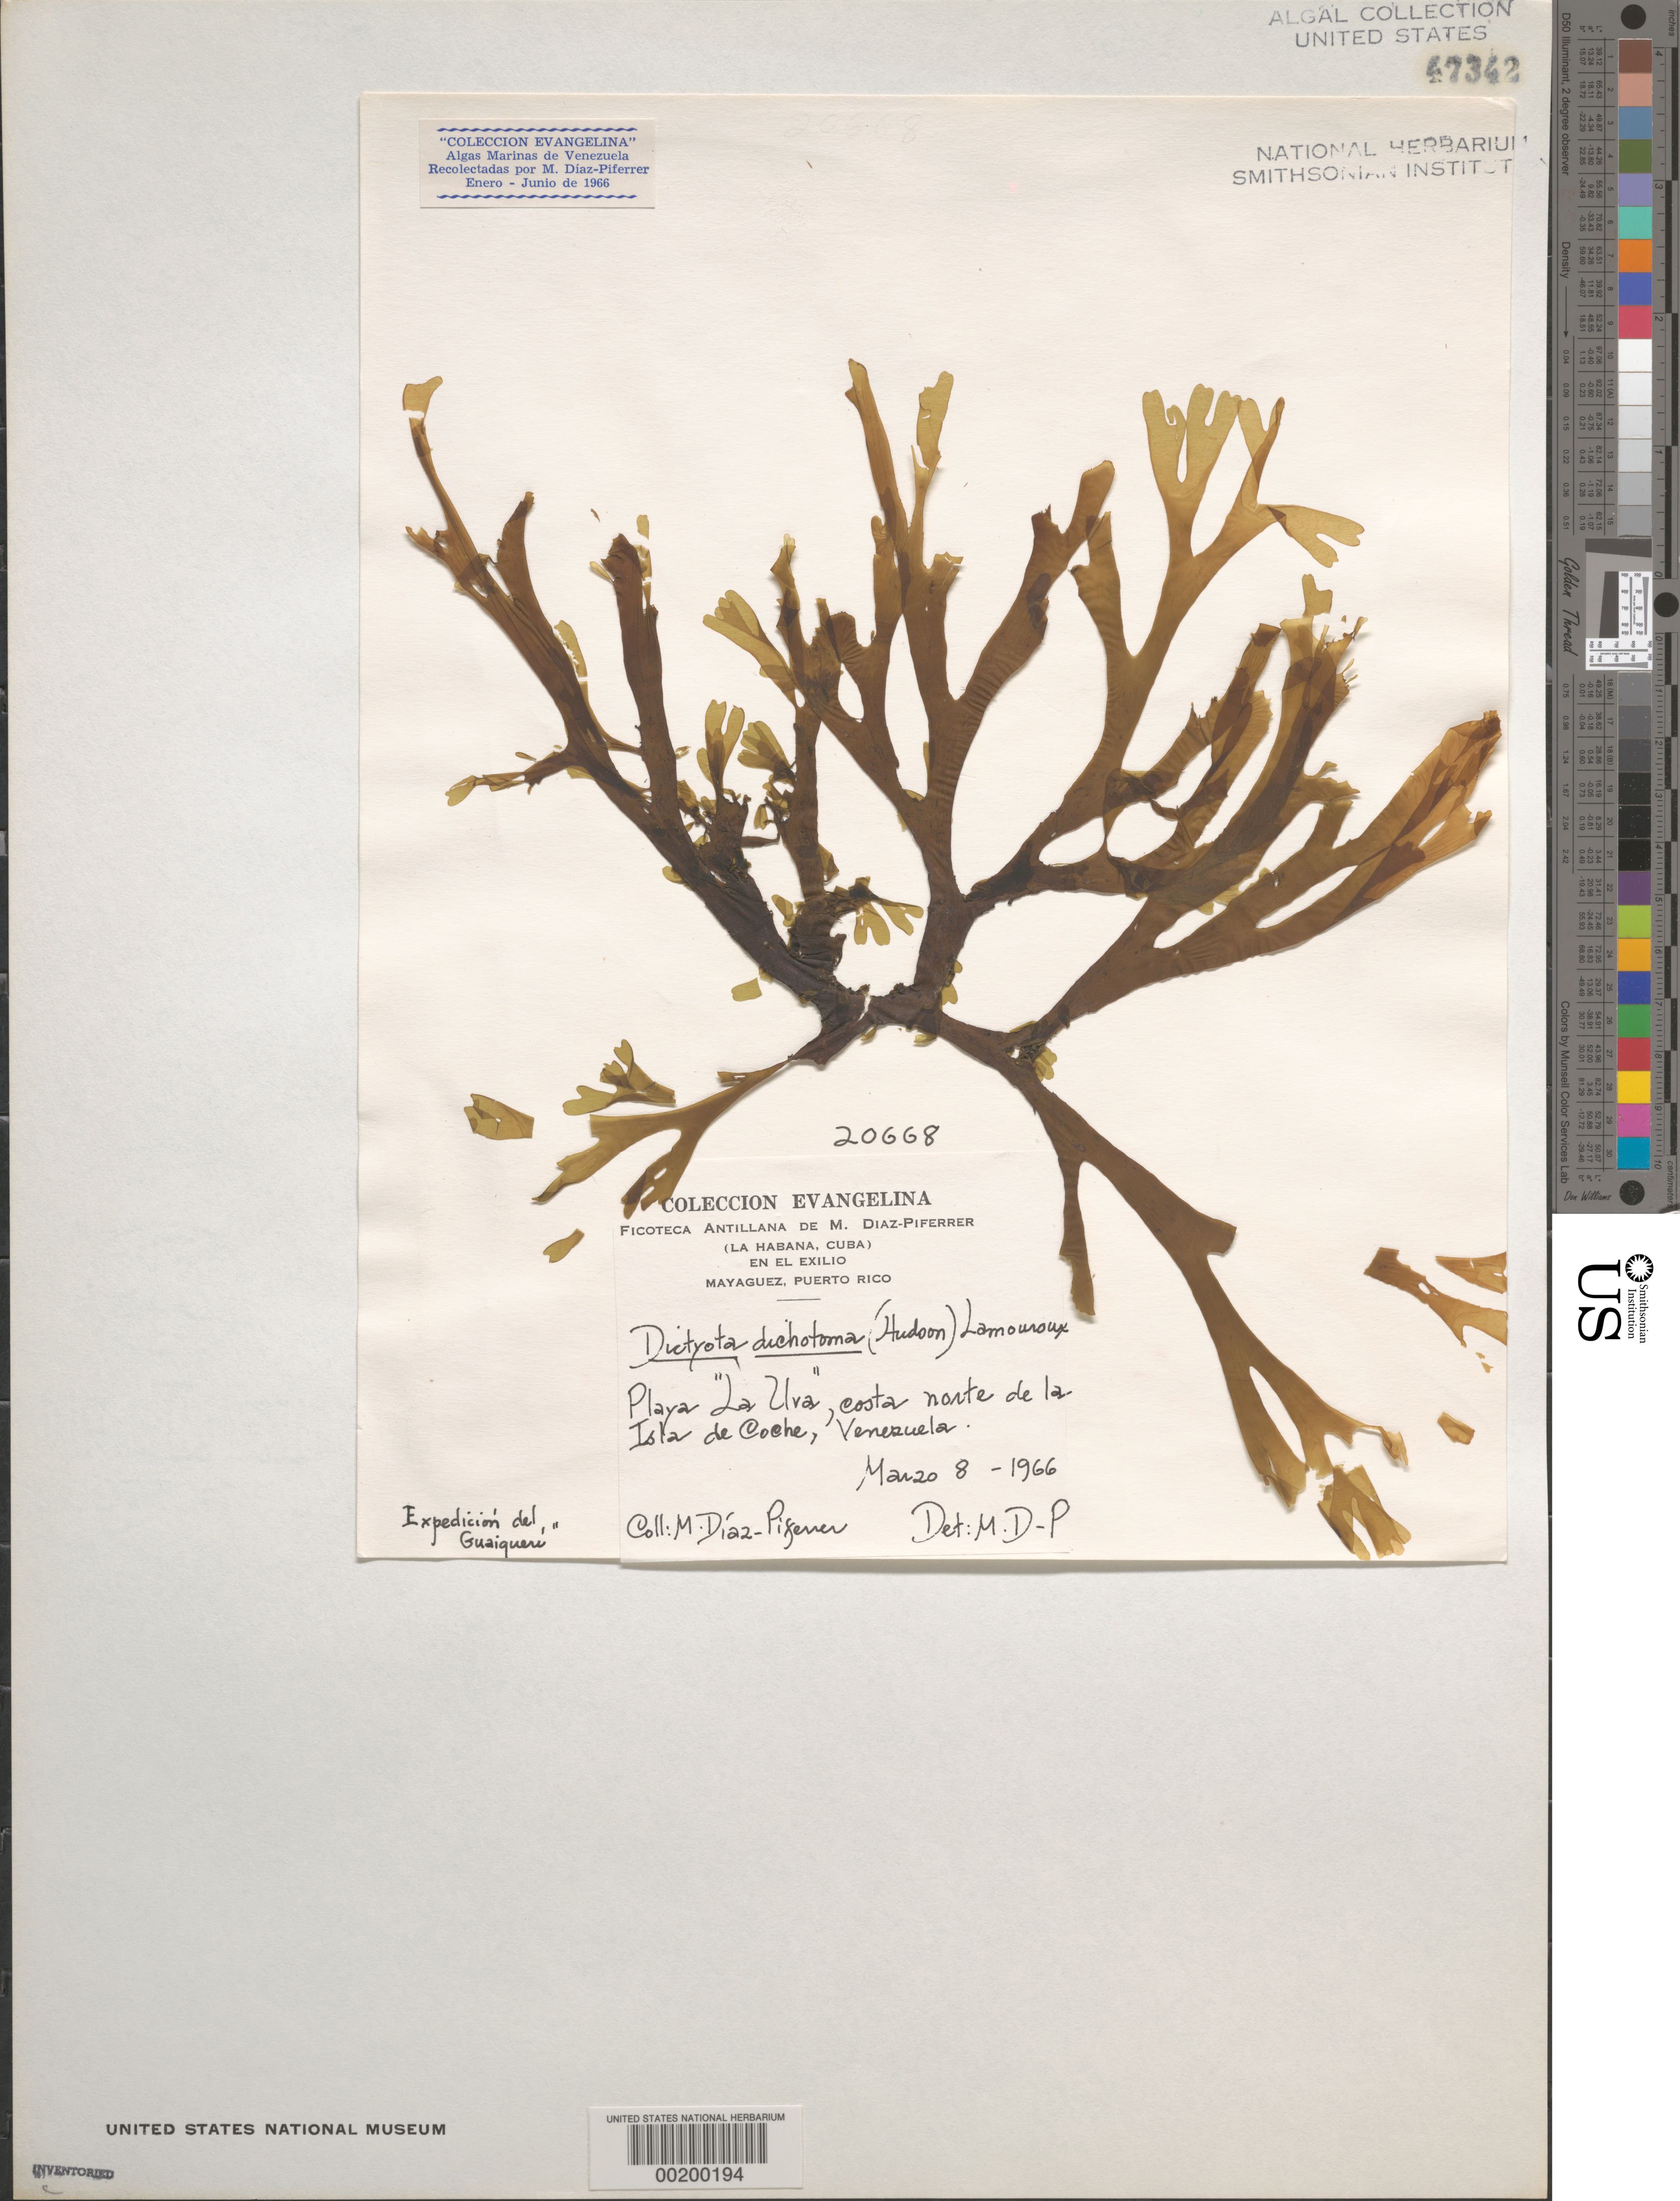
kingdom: Chromista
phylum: Ochrophyta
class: Phaeophyceae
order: Dictyotales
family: Dictyotaceae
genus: Dictyota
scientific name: Dictyota dichotoma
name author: (Huds.) J.V.Lamouroux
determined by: Diaz-Piferrer, M.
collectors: M. Diaz-Piferrer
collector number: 20668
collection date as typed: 08 Mar 1966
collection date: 1966-03-08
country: Venezuela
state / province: Nueva Esparta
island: Coche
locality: Playa La Uva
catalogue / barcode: US 47342